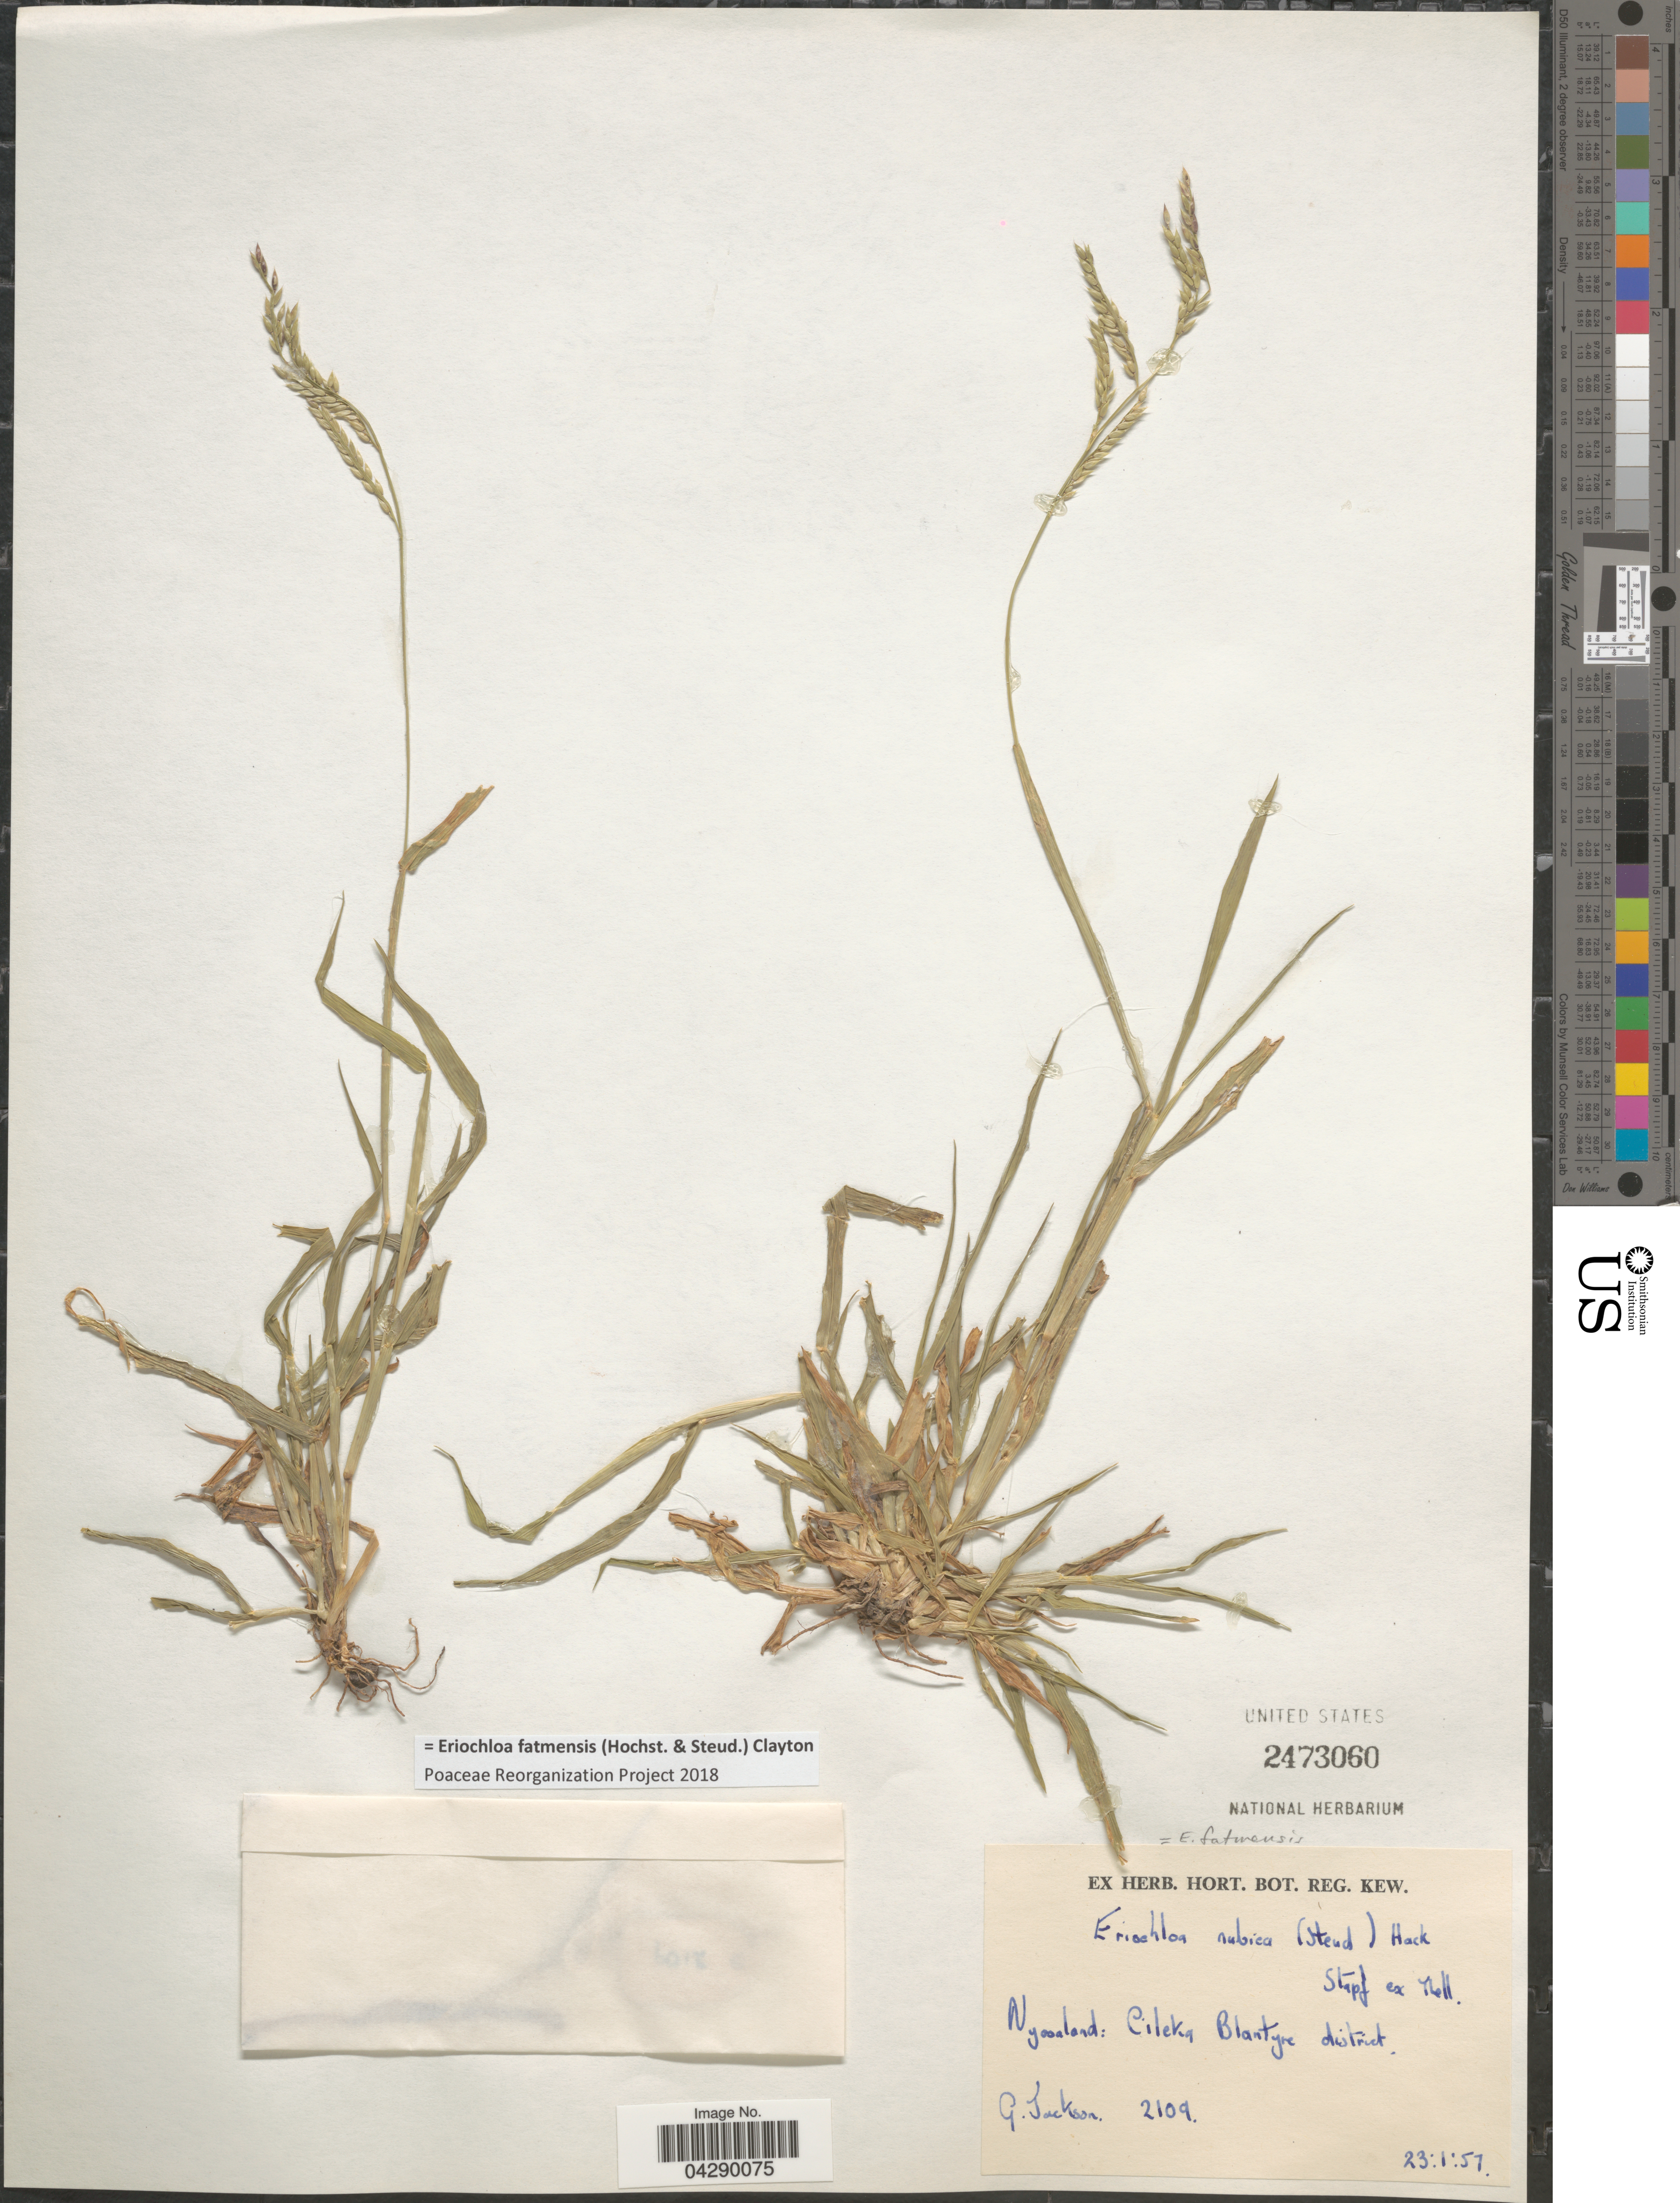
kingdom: Plantae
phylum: Tracheophyta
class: Liliopsida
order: Poales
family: Poaceae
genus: Eriochloa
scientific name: Eriochloa fatmensis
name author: (Hochst. & Steud.) Clayton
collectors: G. Jackson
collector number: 2109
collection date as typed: Transcribed d/m/y: 23/1/57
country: Malawi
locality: Nyasaland: Cileka Blantyre district.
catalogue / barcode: US 2473060